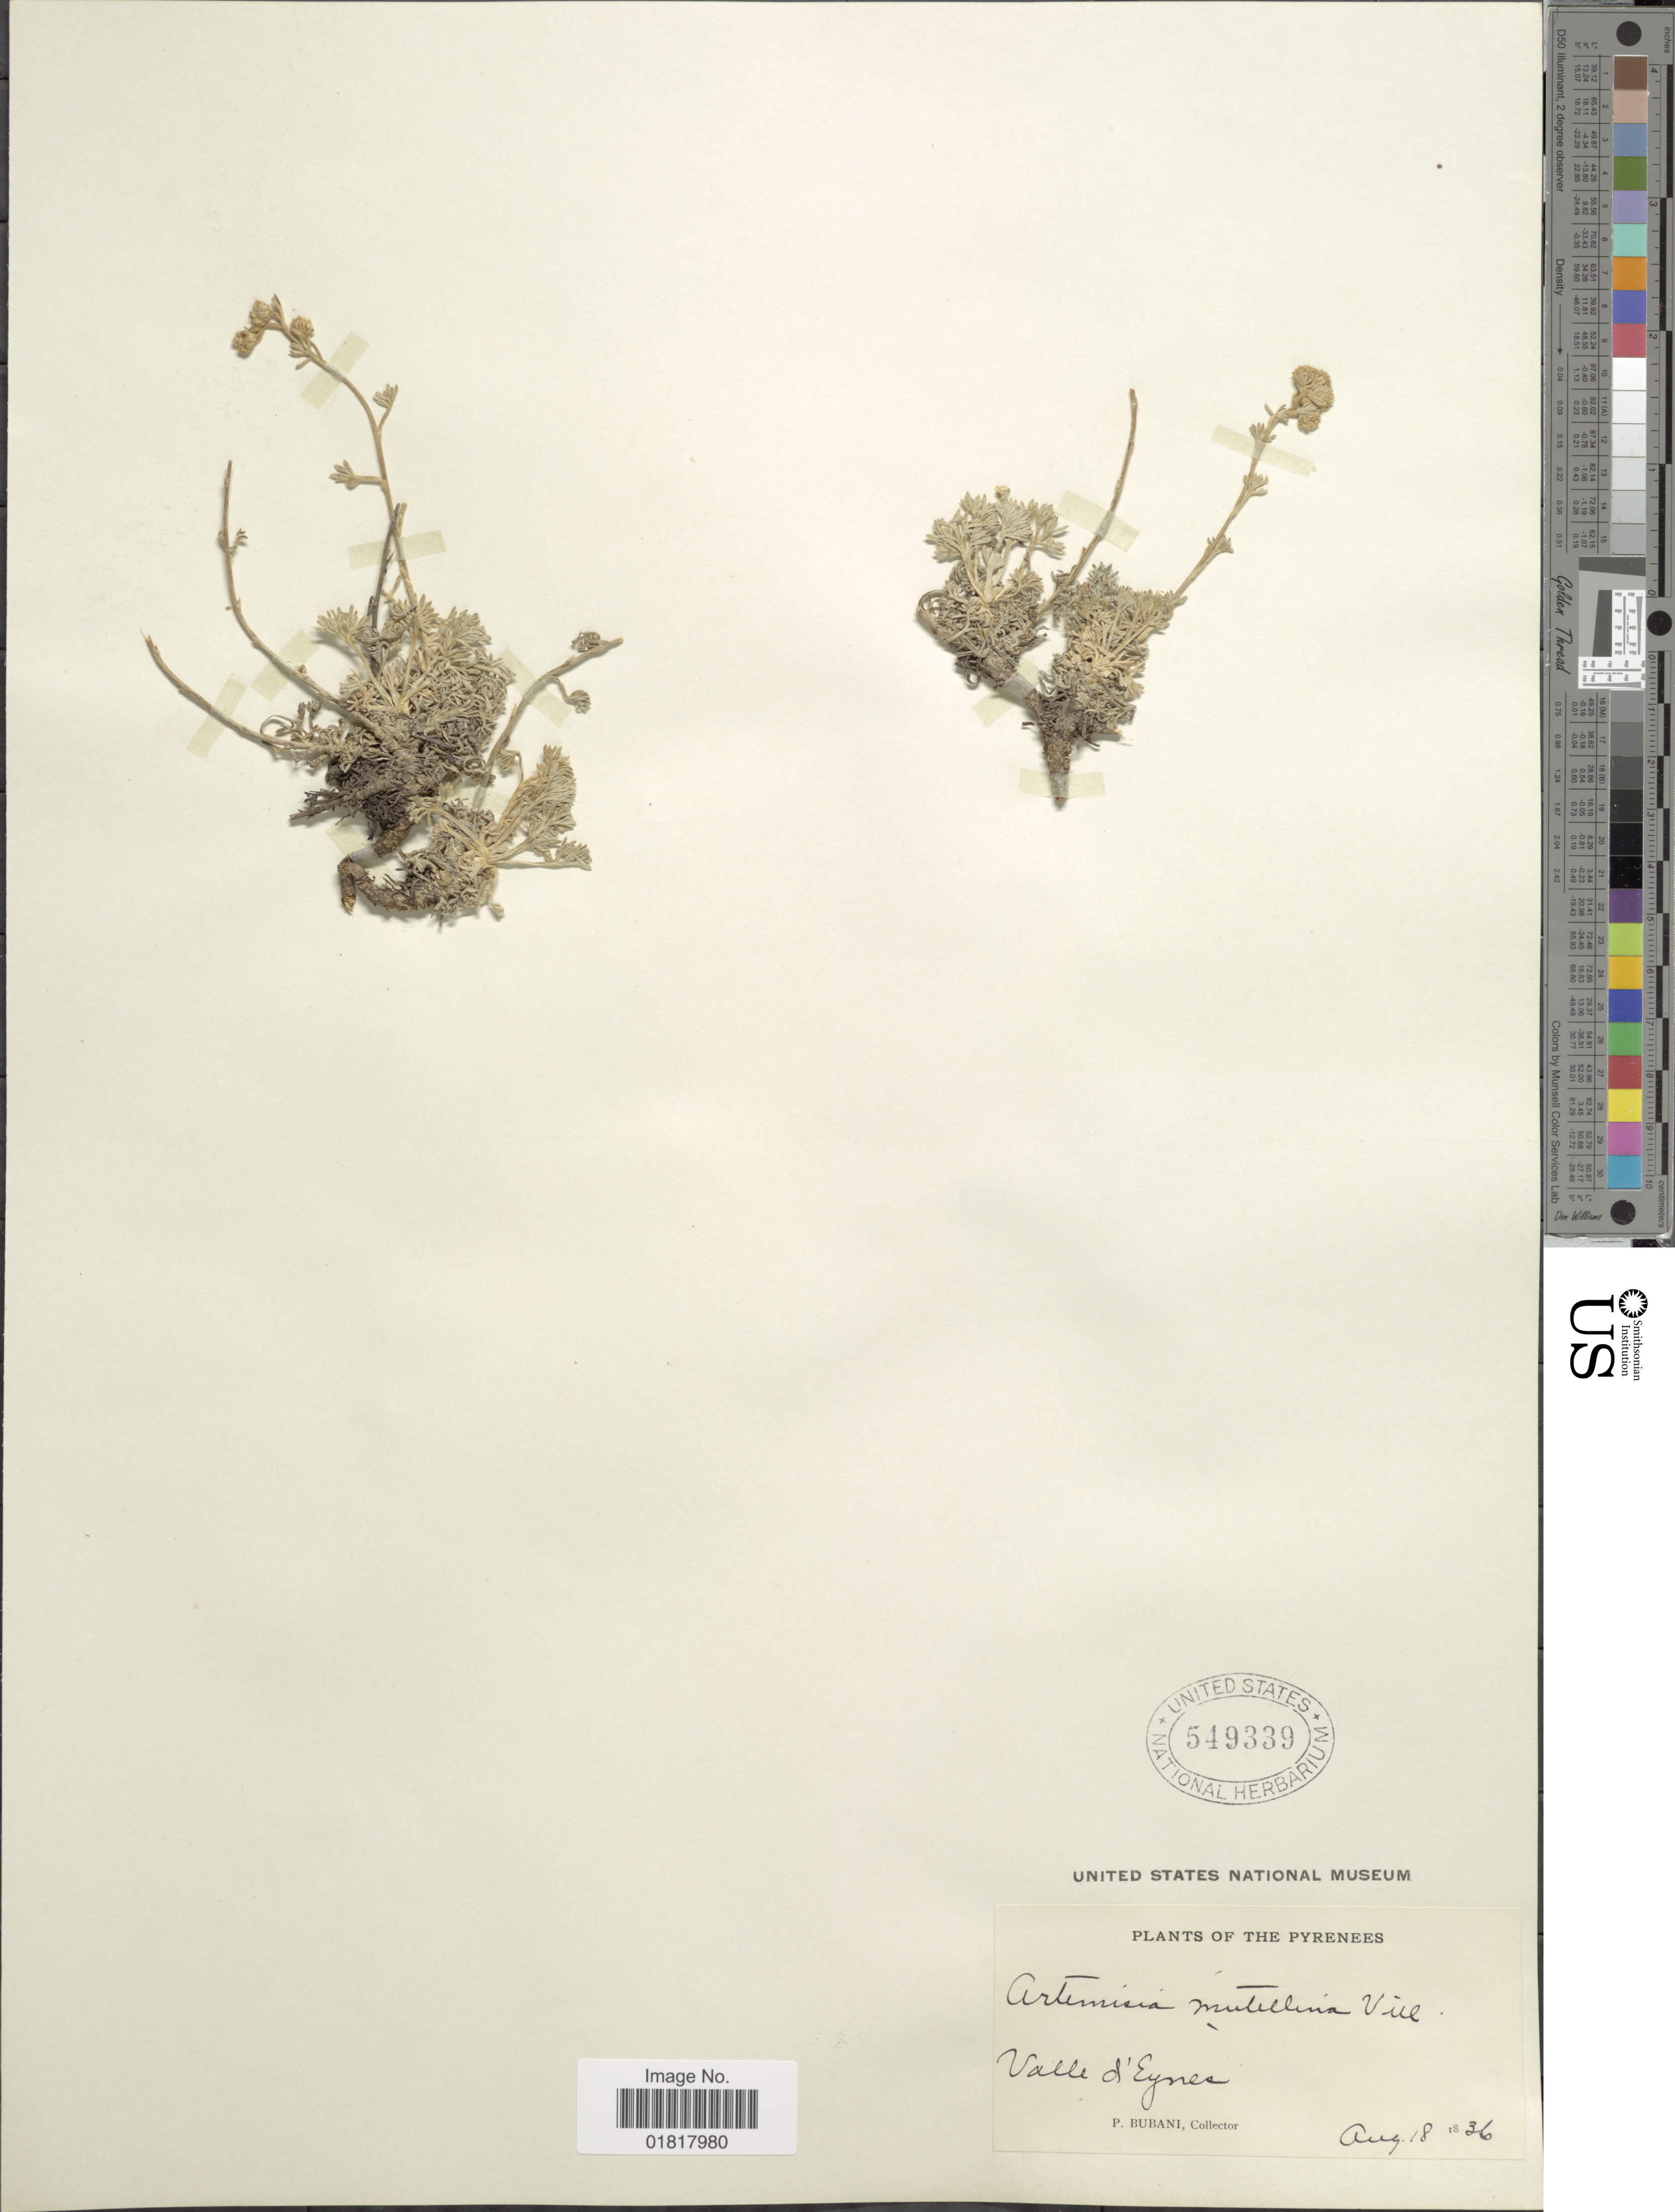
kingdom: Plantae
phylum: Tracheophyta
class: Magnoliopsida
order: Asterales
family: Asteraceae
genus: Artemisia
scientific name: Artemisia mutellina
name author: Vill.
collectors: P. Bubani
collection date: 1836-08-18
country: France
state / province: Occitanie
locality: Pyrenees, Valle d'Eynes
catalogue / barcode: US 549339